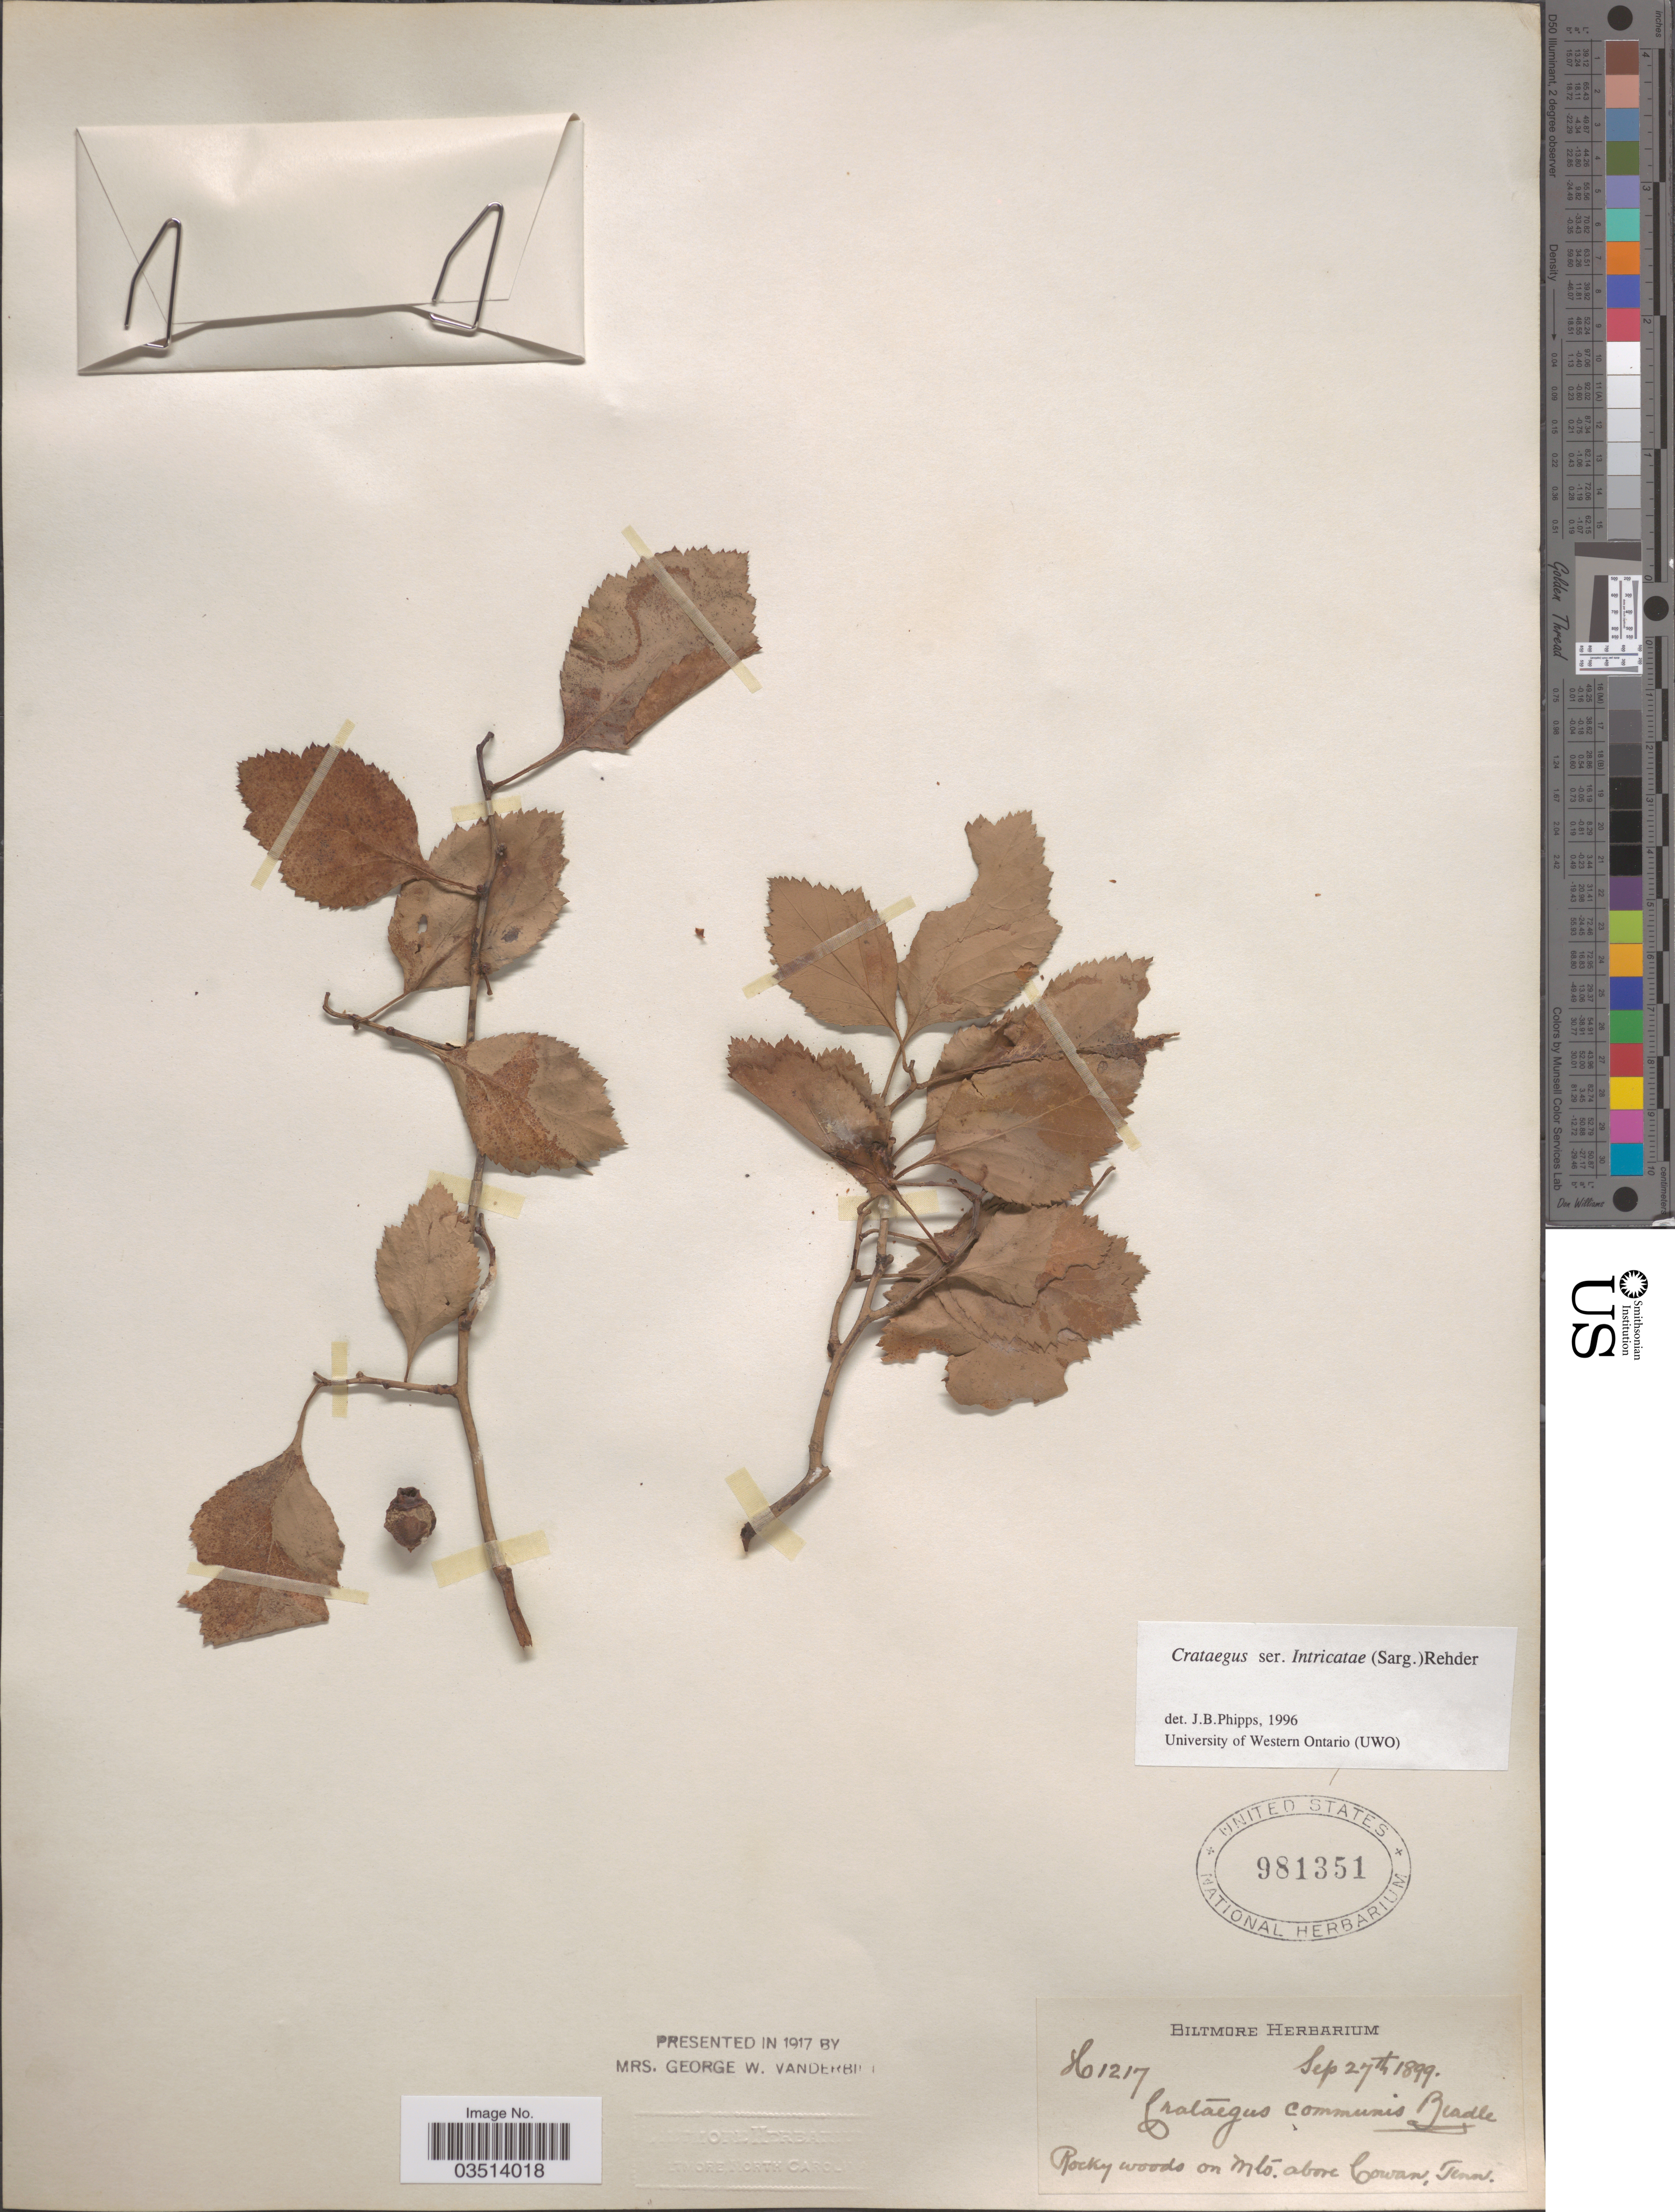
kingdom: Plantae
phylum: Tracheophyta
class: Magnoliopsida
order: Rosales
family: Rosaceae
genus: Crataegus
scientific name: Crataegus communis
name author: Beadle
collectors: ex herb. Biltmore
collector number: H1217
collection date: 1899-09-27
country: United States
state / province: Tennessee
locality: Rocky woods on Mts. above Cowan.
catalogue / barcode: US 981351